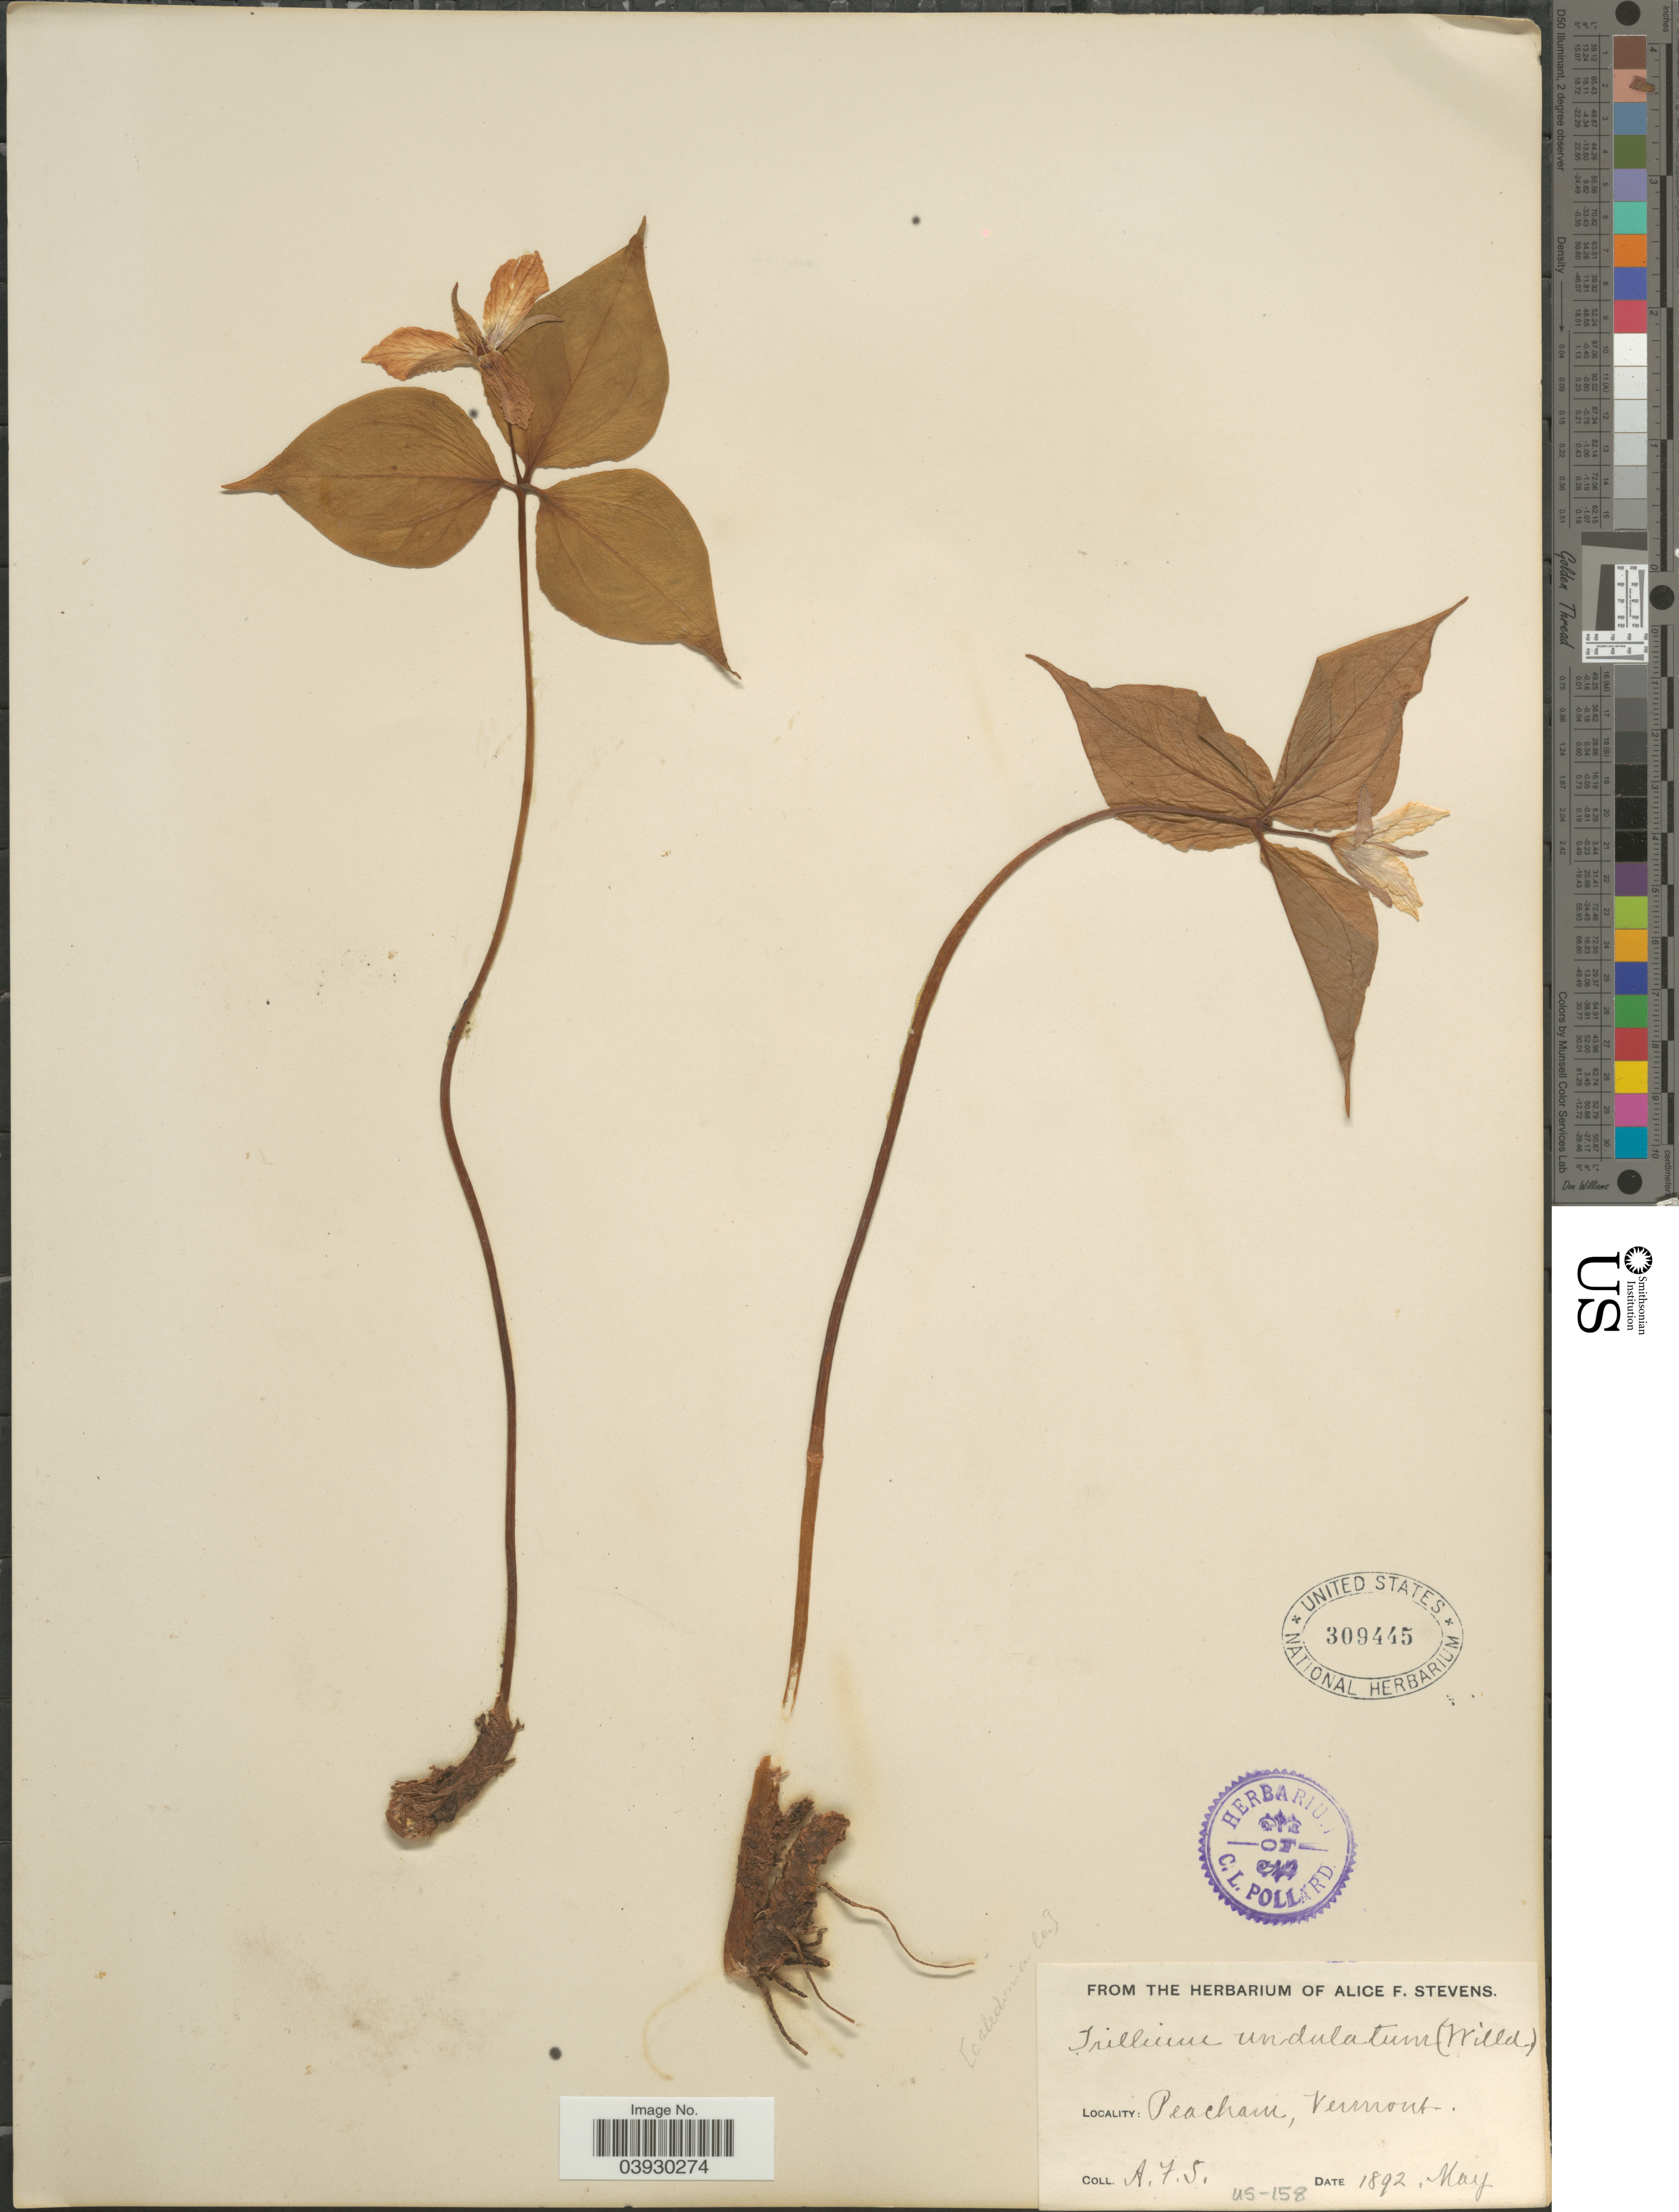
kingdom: Plantae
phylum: Tracheophyta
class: Liliopsida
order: Liliales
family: Melanthiaceae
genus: Trillium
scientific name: Trillium undulatum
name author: Willd.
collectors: A. Stevens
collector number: US-158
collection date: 1892-05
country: United States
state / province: Vermont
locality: Peacham. Caledonia Co.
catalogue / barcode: US 309445